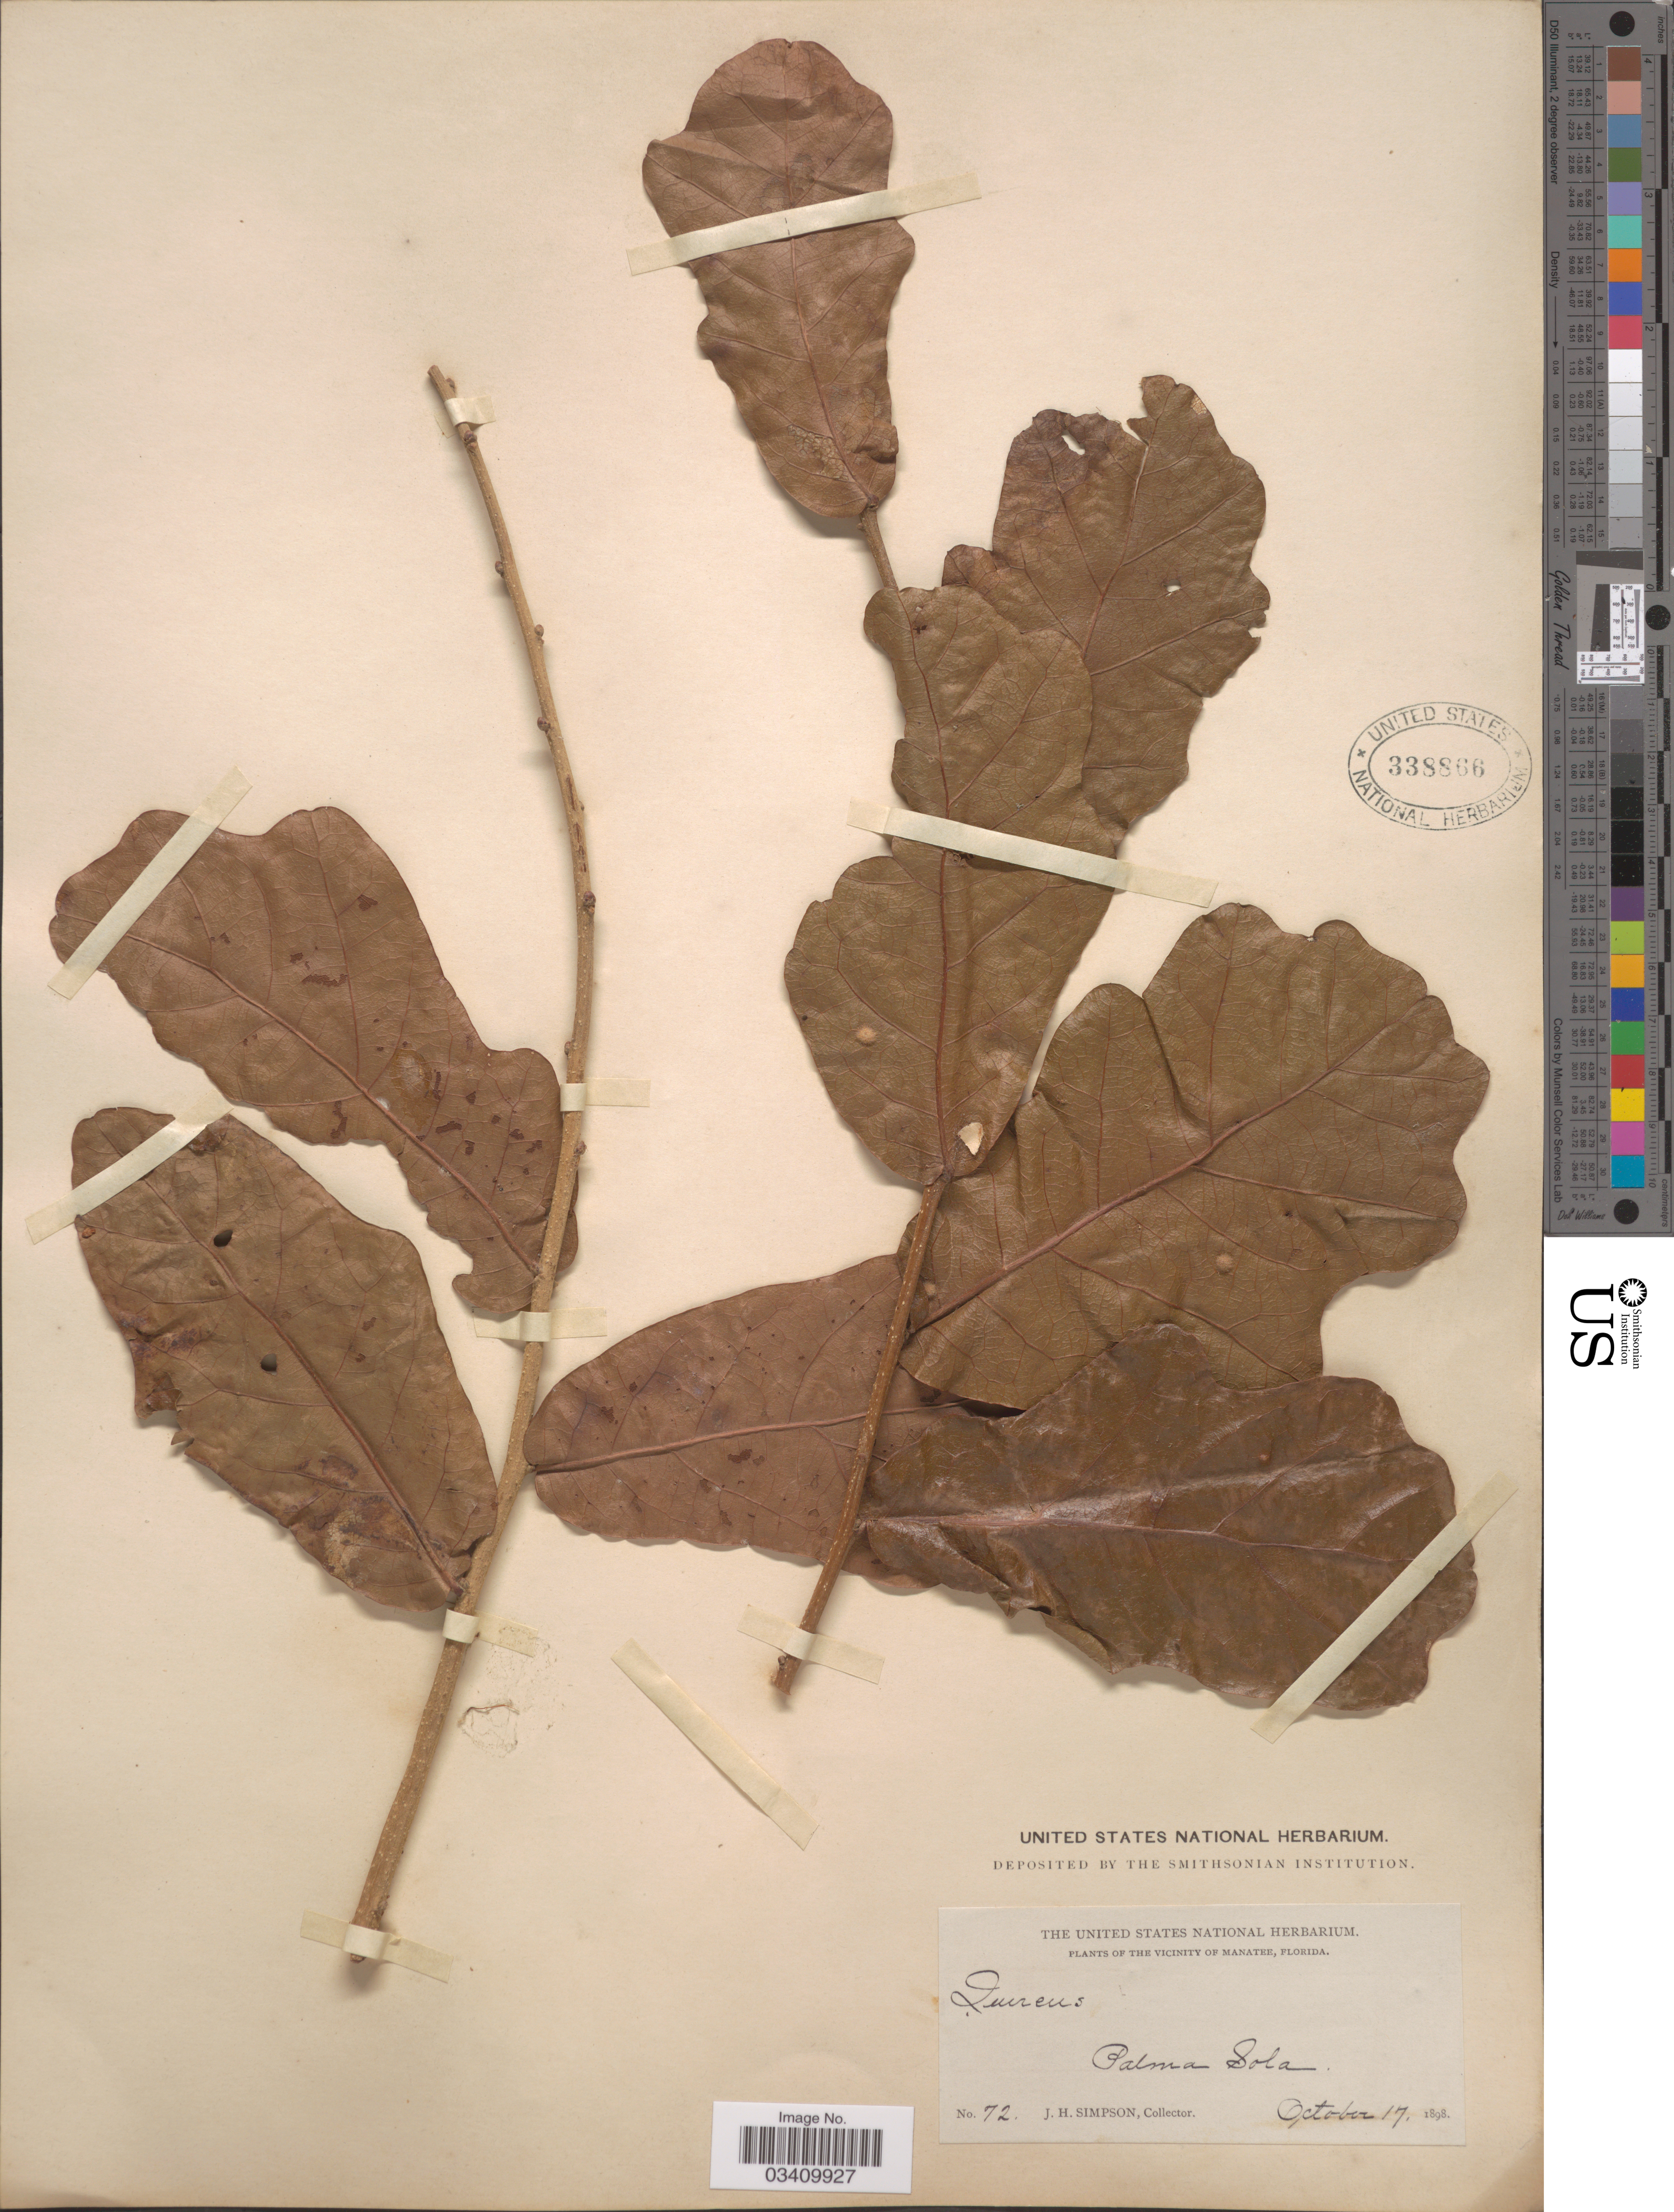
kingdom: Plantae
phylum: Tracheophyta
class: Magnoliopsida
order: Fagales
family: Fagaceae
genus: Quercus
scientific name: Quercus sp.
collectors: J. H. Simpson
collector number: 72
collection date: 1898-10-17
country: United States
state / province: Florida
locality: Vicinity of Manatee. Palma Sola.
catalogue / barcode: US 338866